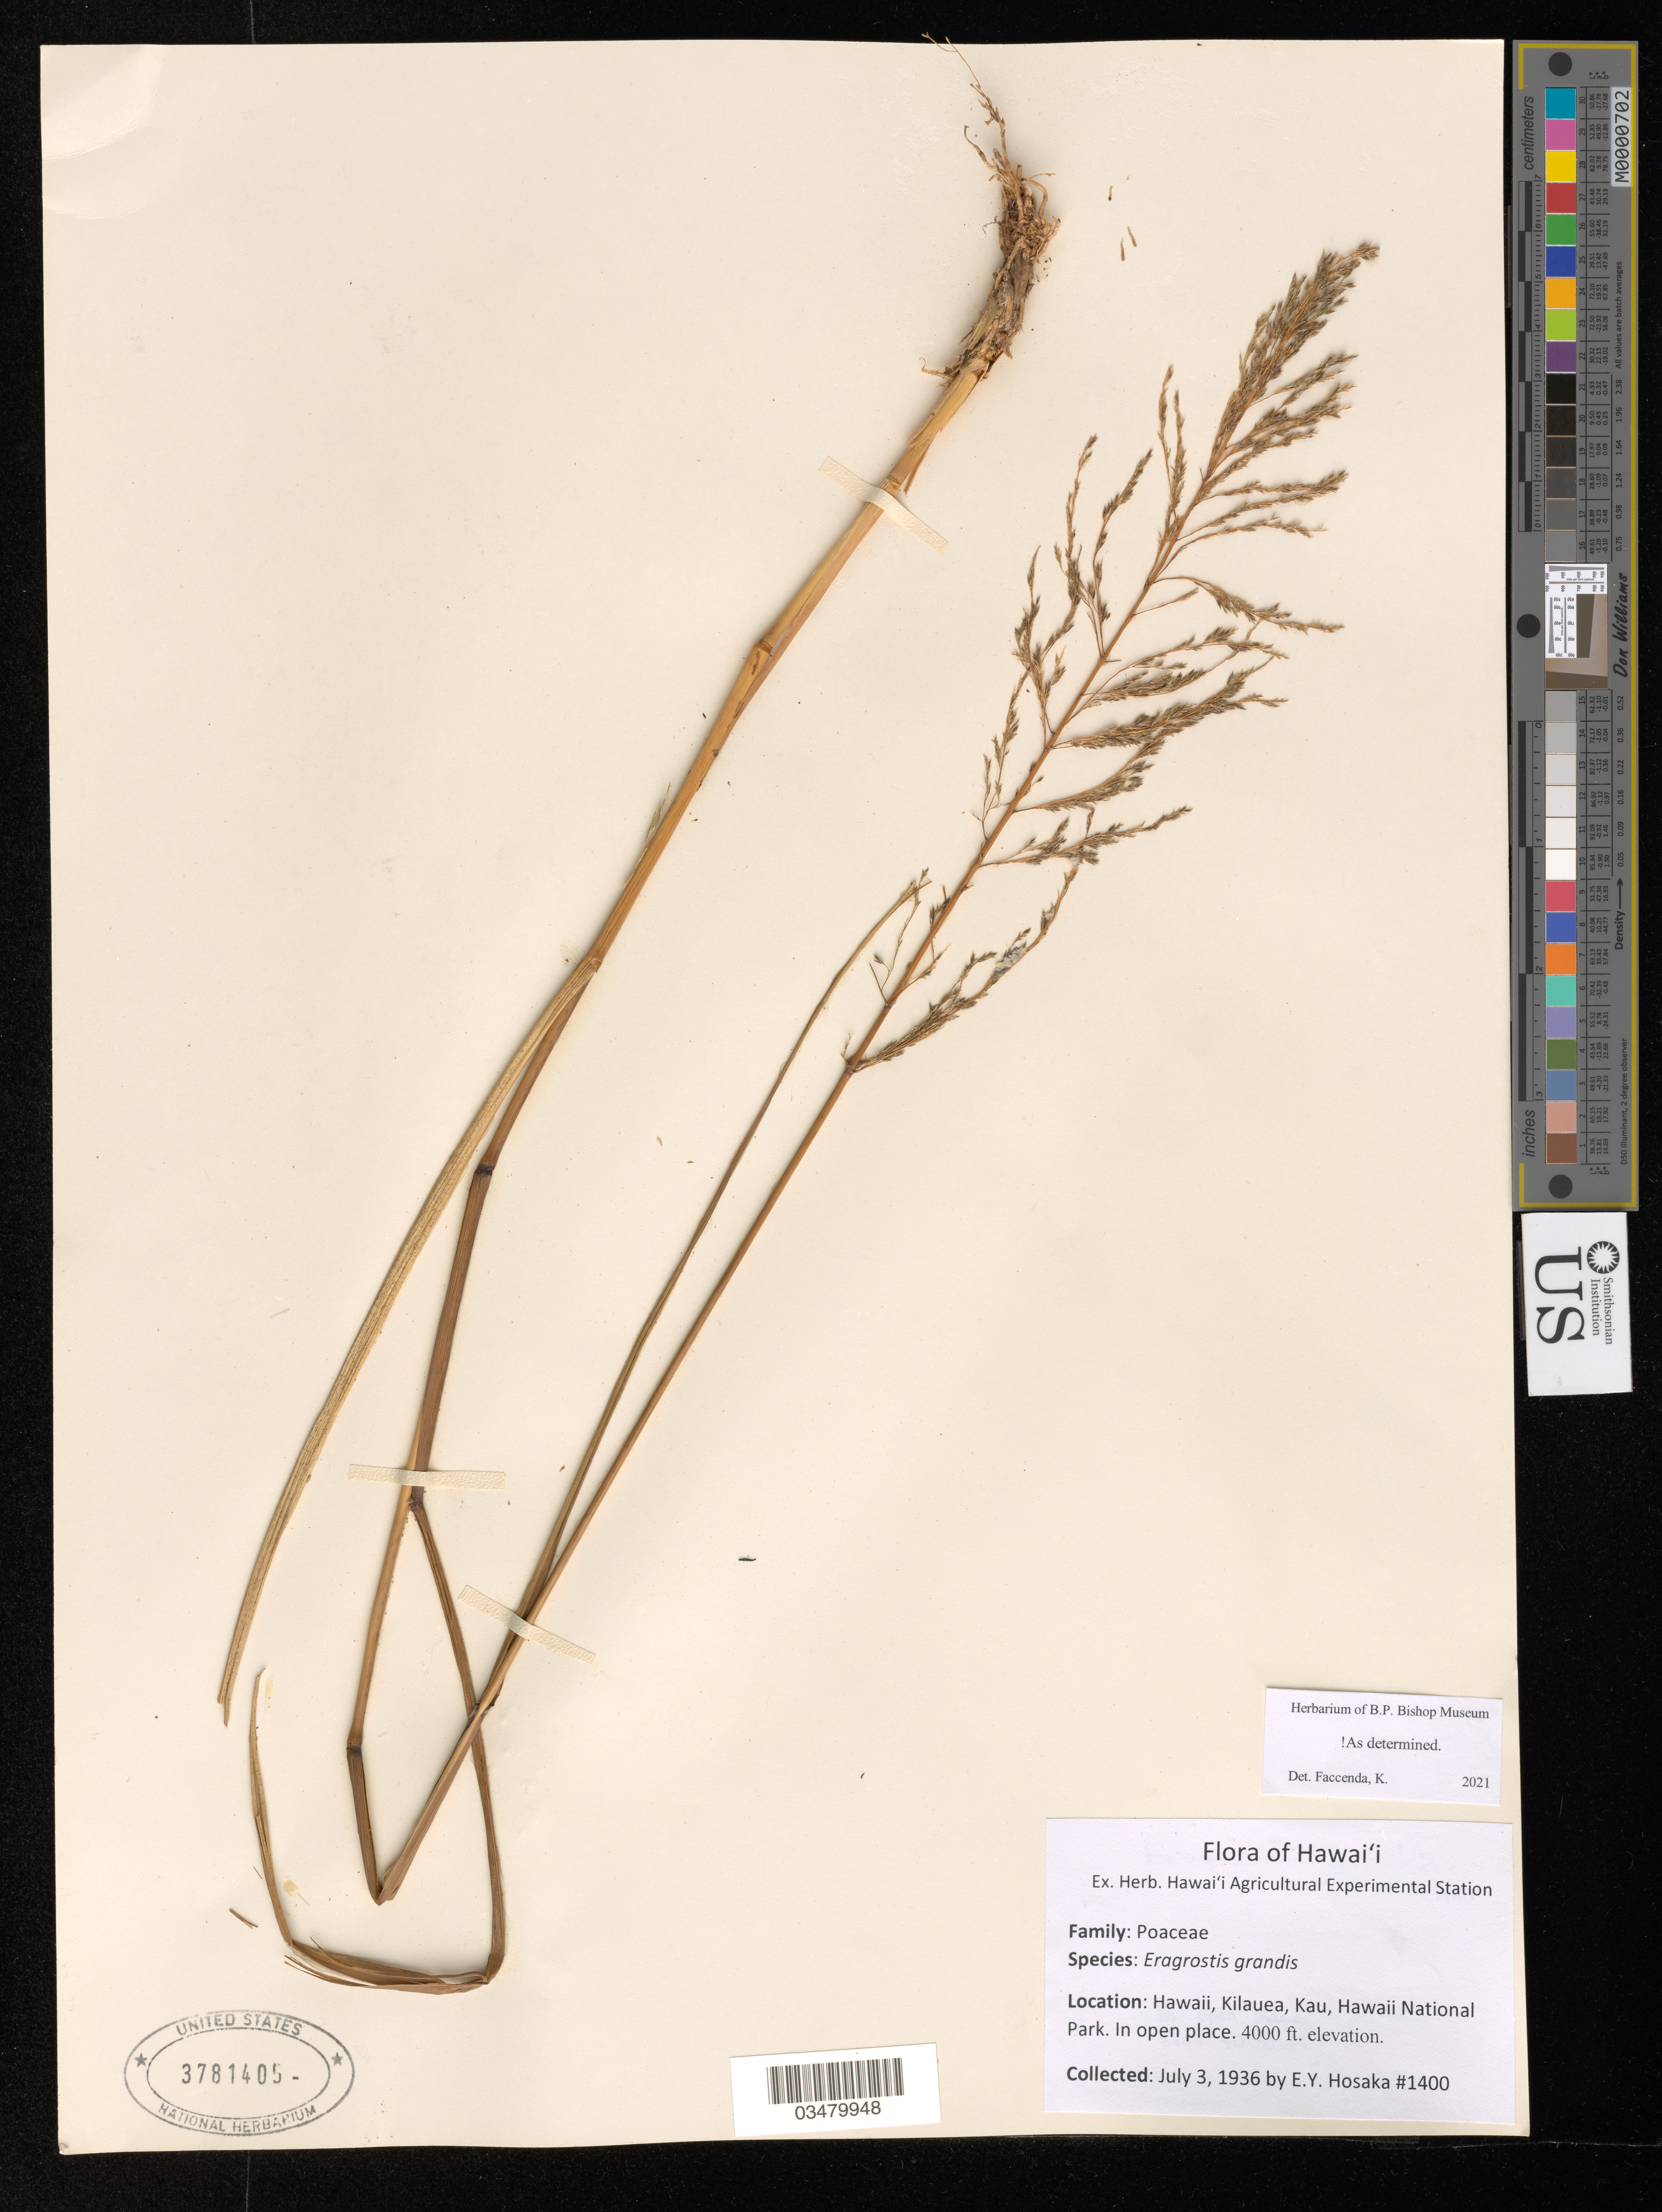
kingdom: Plantae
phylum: Tracheophyta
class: Liliopsida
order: Poales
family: Poaceae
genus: Eragrostis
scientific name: Eragrostis grandis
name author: Hillebr.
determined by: Faccenda, K.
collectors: E. Y. Hosaka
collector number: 1400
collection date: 1936-07-03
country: United States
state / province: Hawaii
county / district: Hawaii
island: Hawaii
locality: Kilauea, Hawaii National Park.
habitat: Open place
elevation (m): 1219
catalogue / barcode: US 3781405